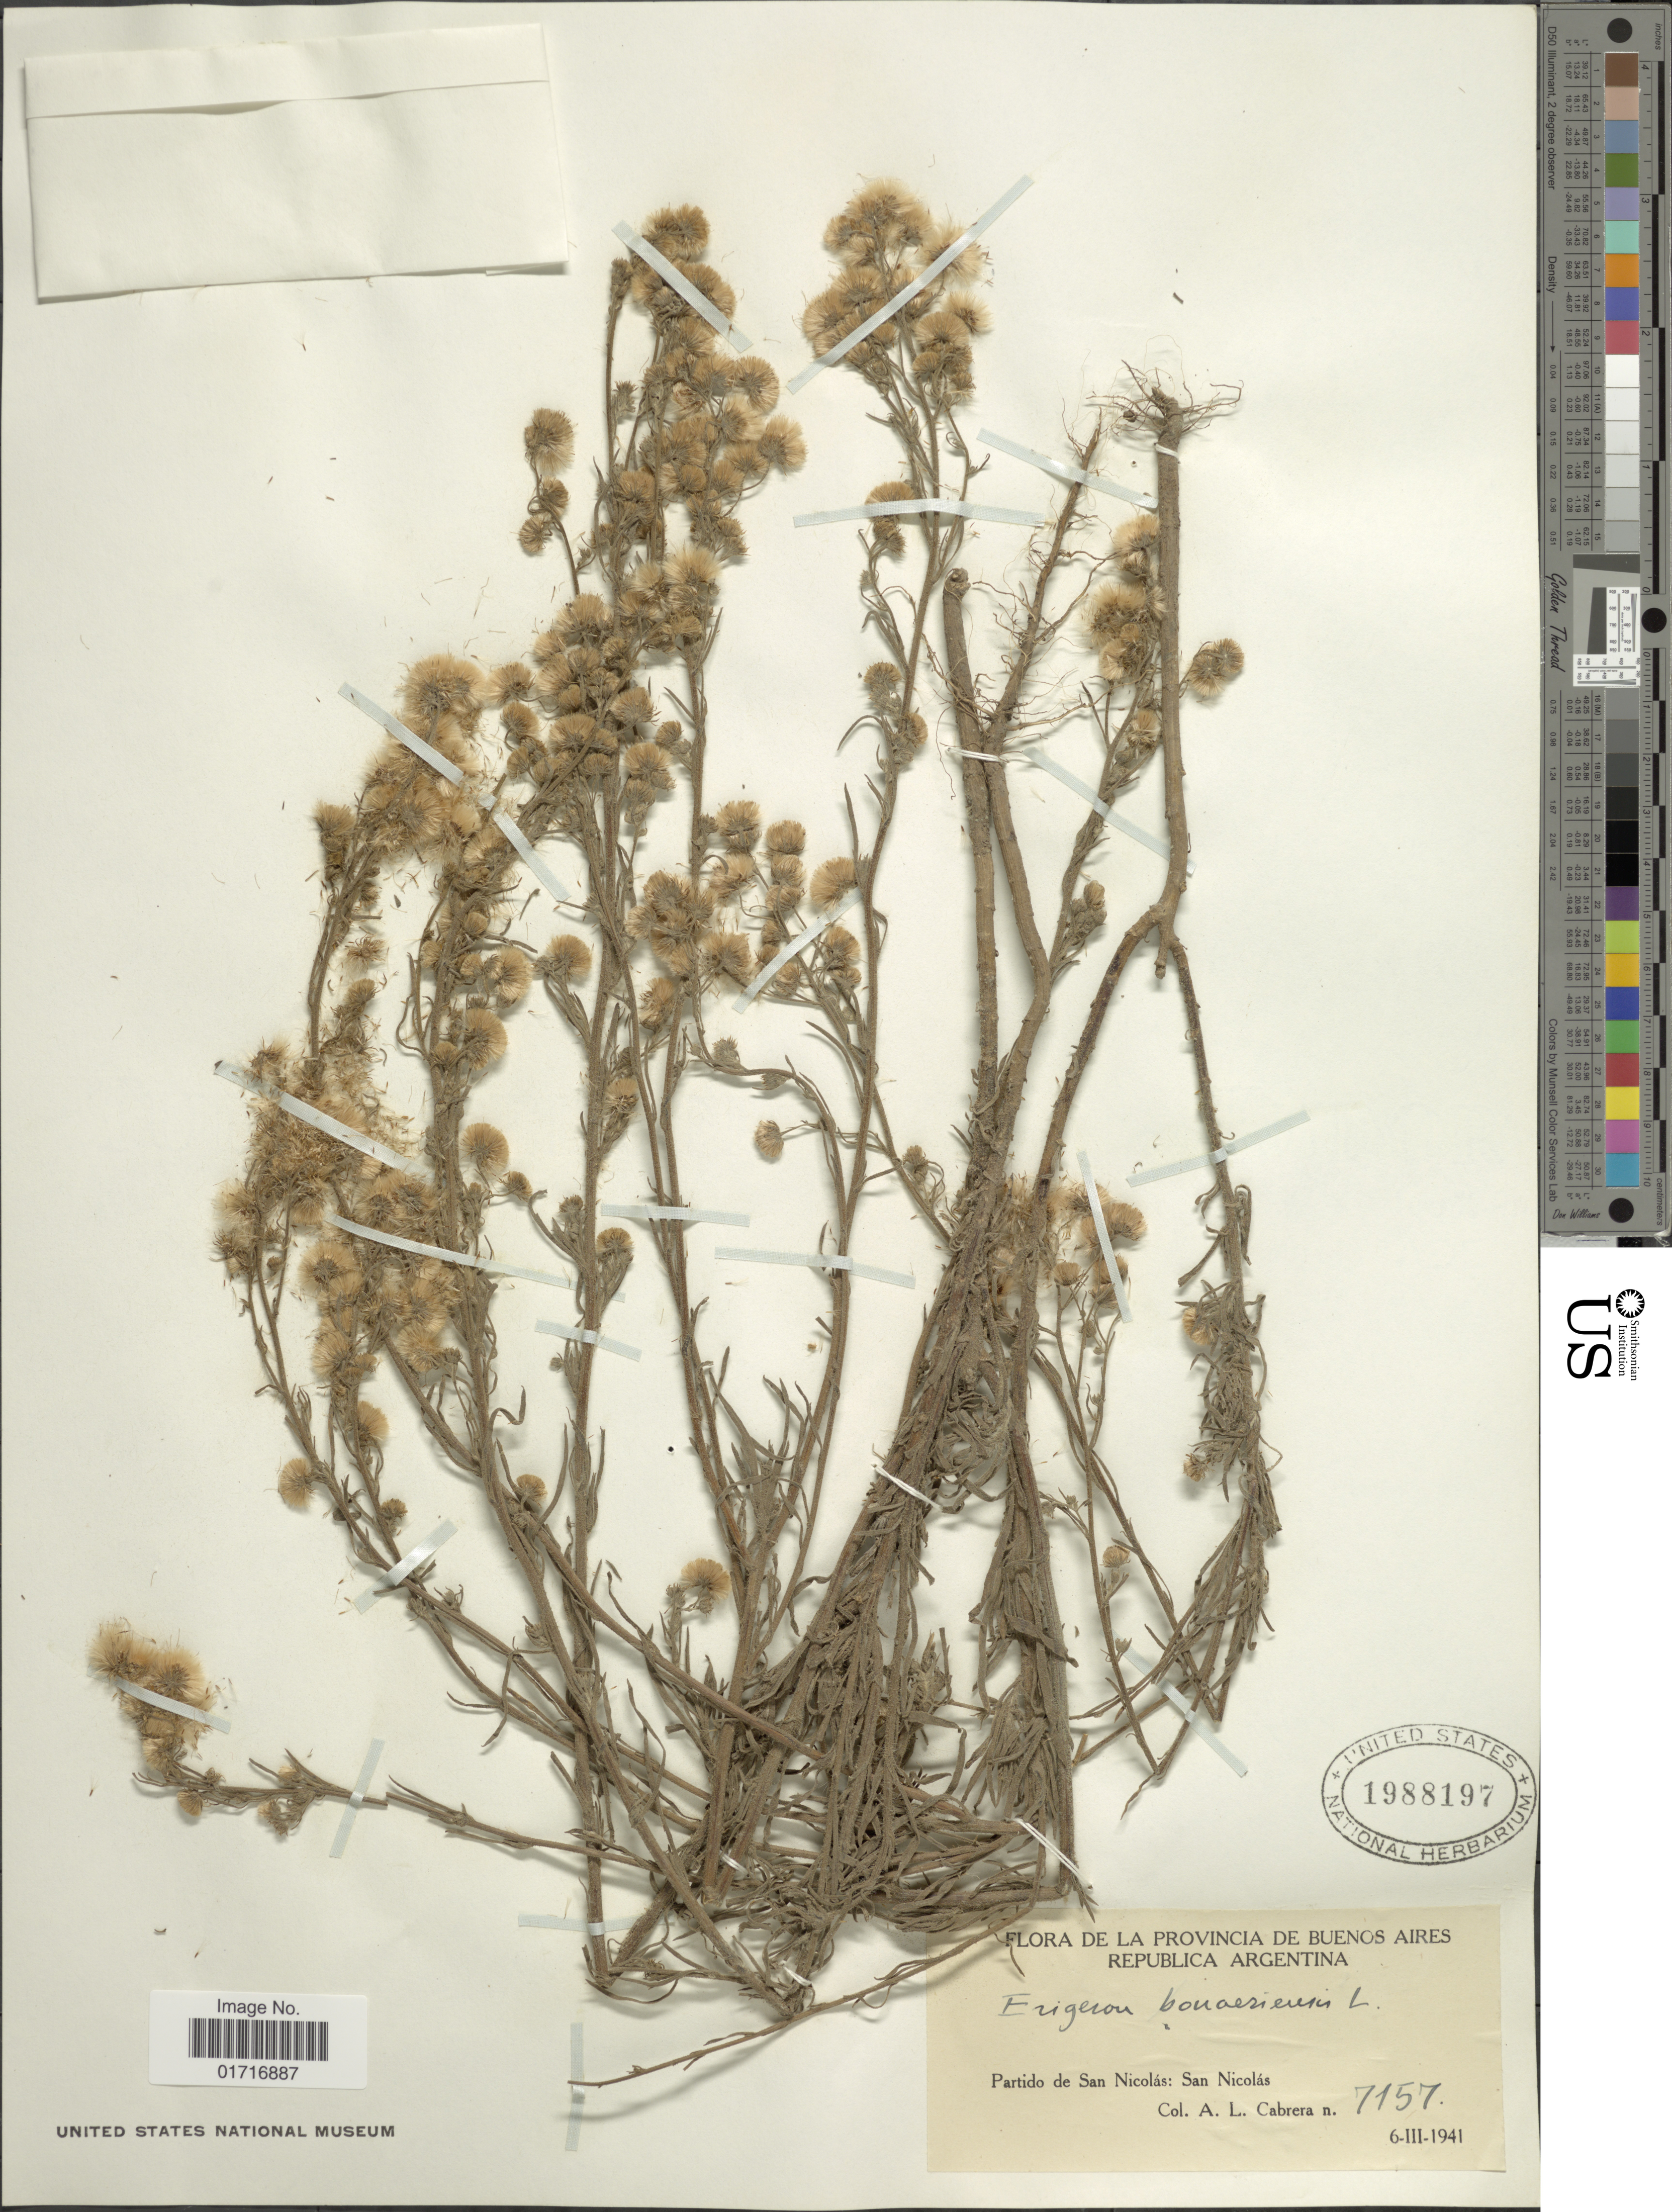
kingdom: Plantae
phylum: Tracheophyta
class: Magnoliopsida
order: Asterales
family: Asteraceae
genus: Conyza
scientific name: Conyza bonariensis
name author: (L.) Cronq.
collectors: A. L. Cabrera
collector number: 7157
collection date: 1941-03-06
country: Argentina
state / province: Buenos Aires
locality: La Provincia de Buenos Aires. Republica Argentina. Partide de San Nicolas: San Nicolas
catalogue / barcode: US 1988197